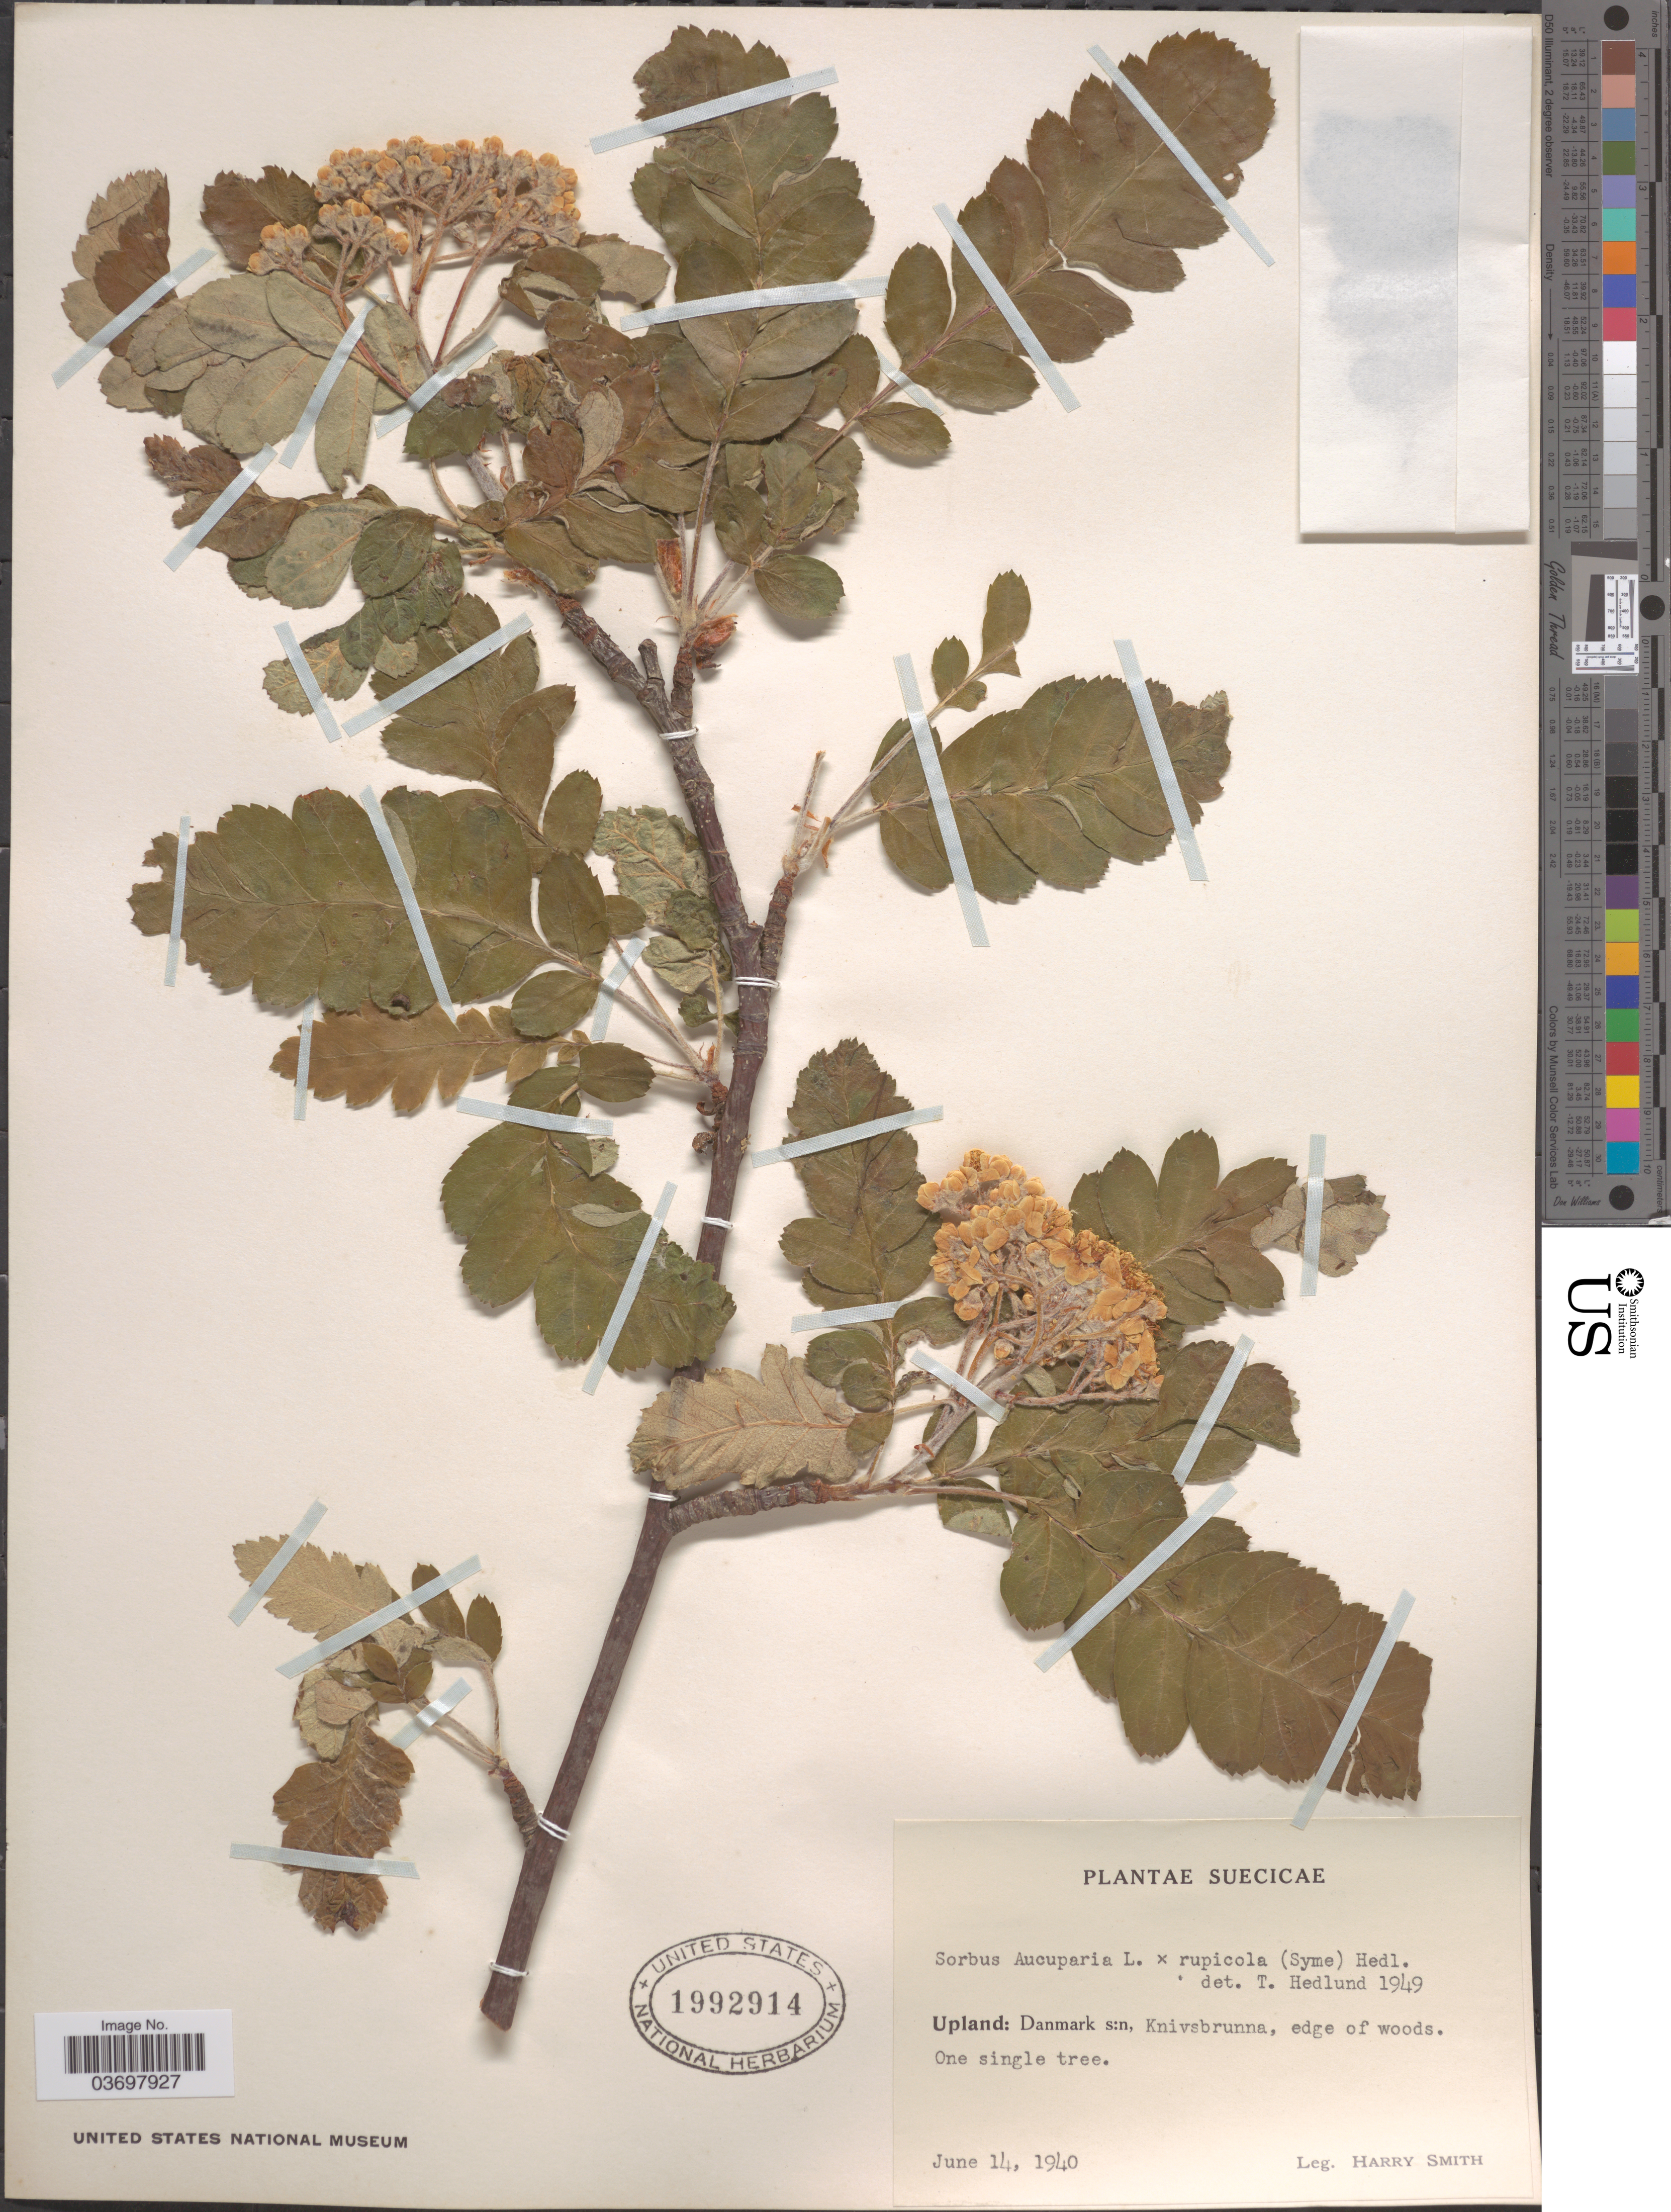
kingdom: Plantae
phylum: Tracheophyta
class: Magnoliopsida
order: Rosales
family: Rosaceae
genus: Sorbus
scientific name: Sorbus aucuparia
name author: L.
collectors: H. Smith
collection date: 1940-06-14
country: Denmark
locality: Upland: Danmark s:n, Knivsbrunna.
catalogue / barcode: US 1992914